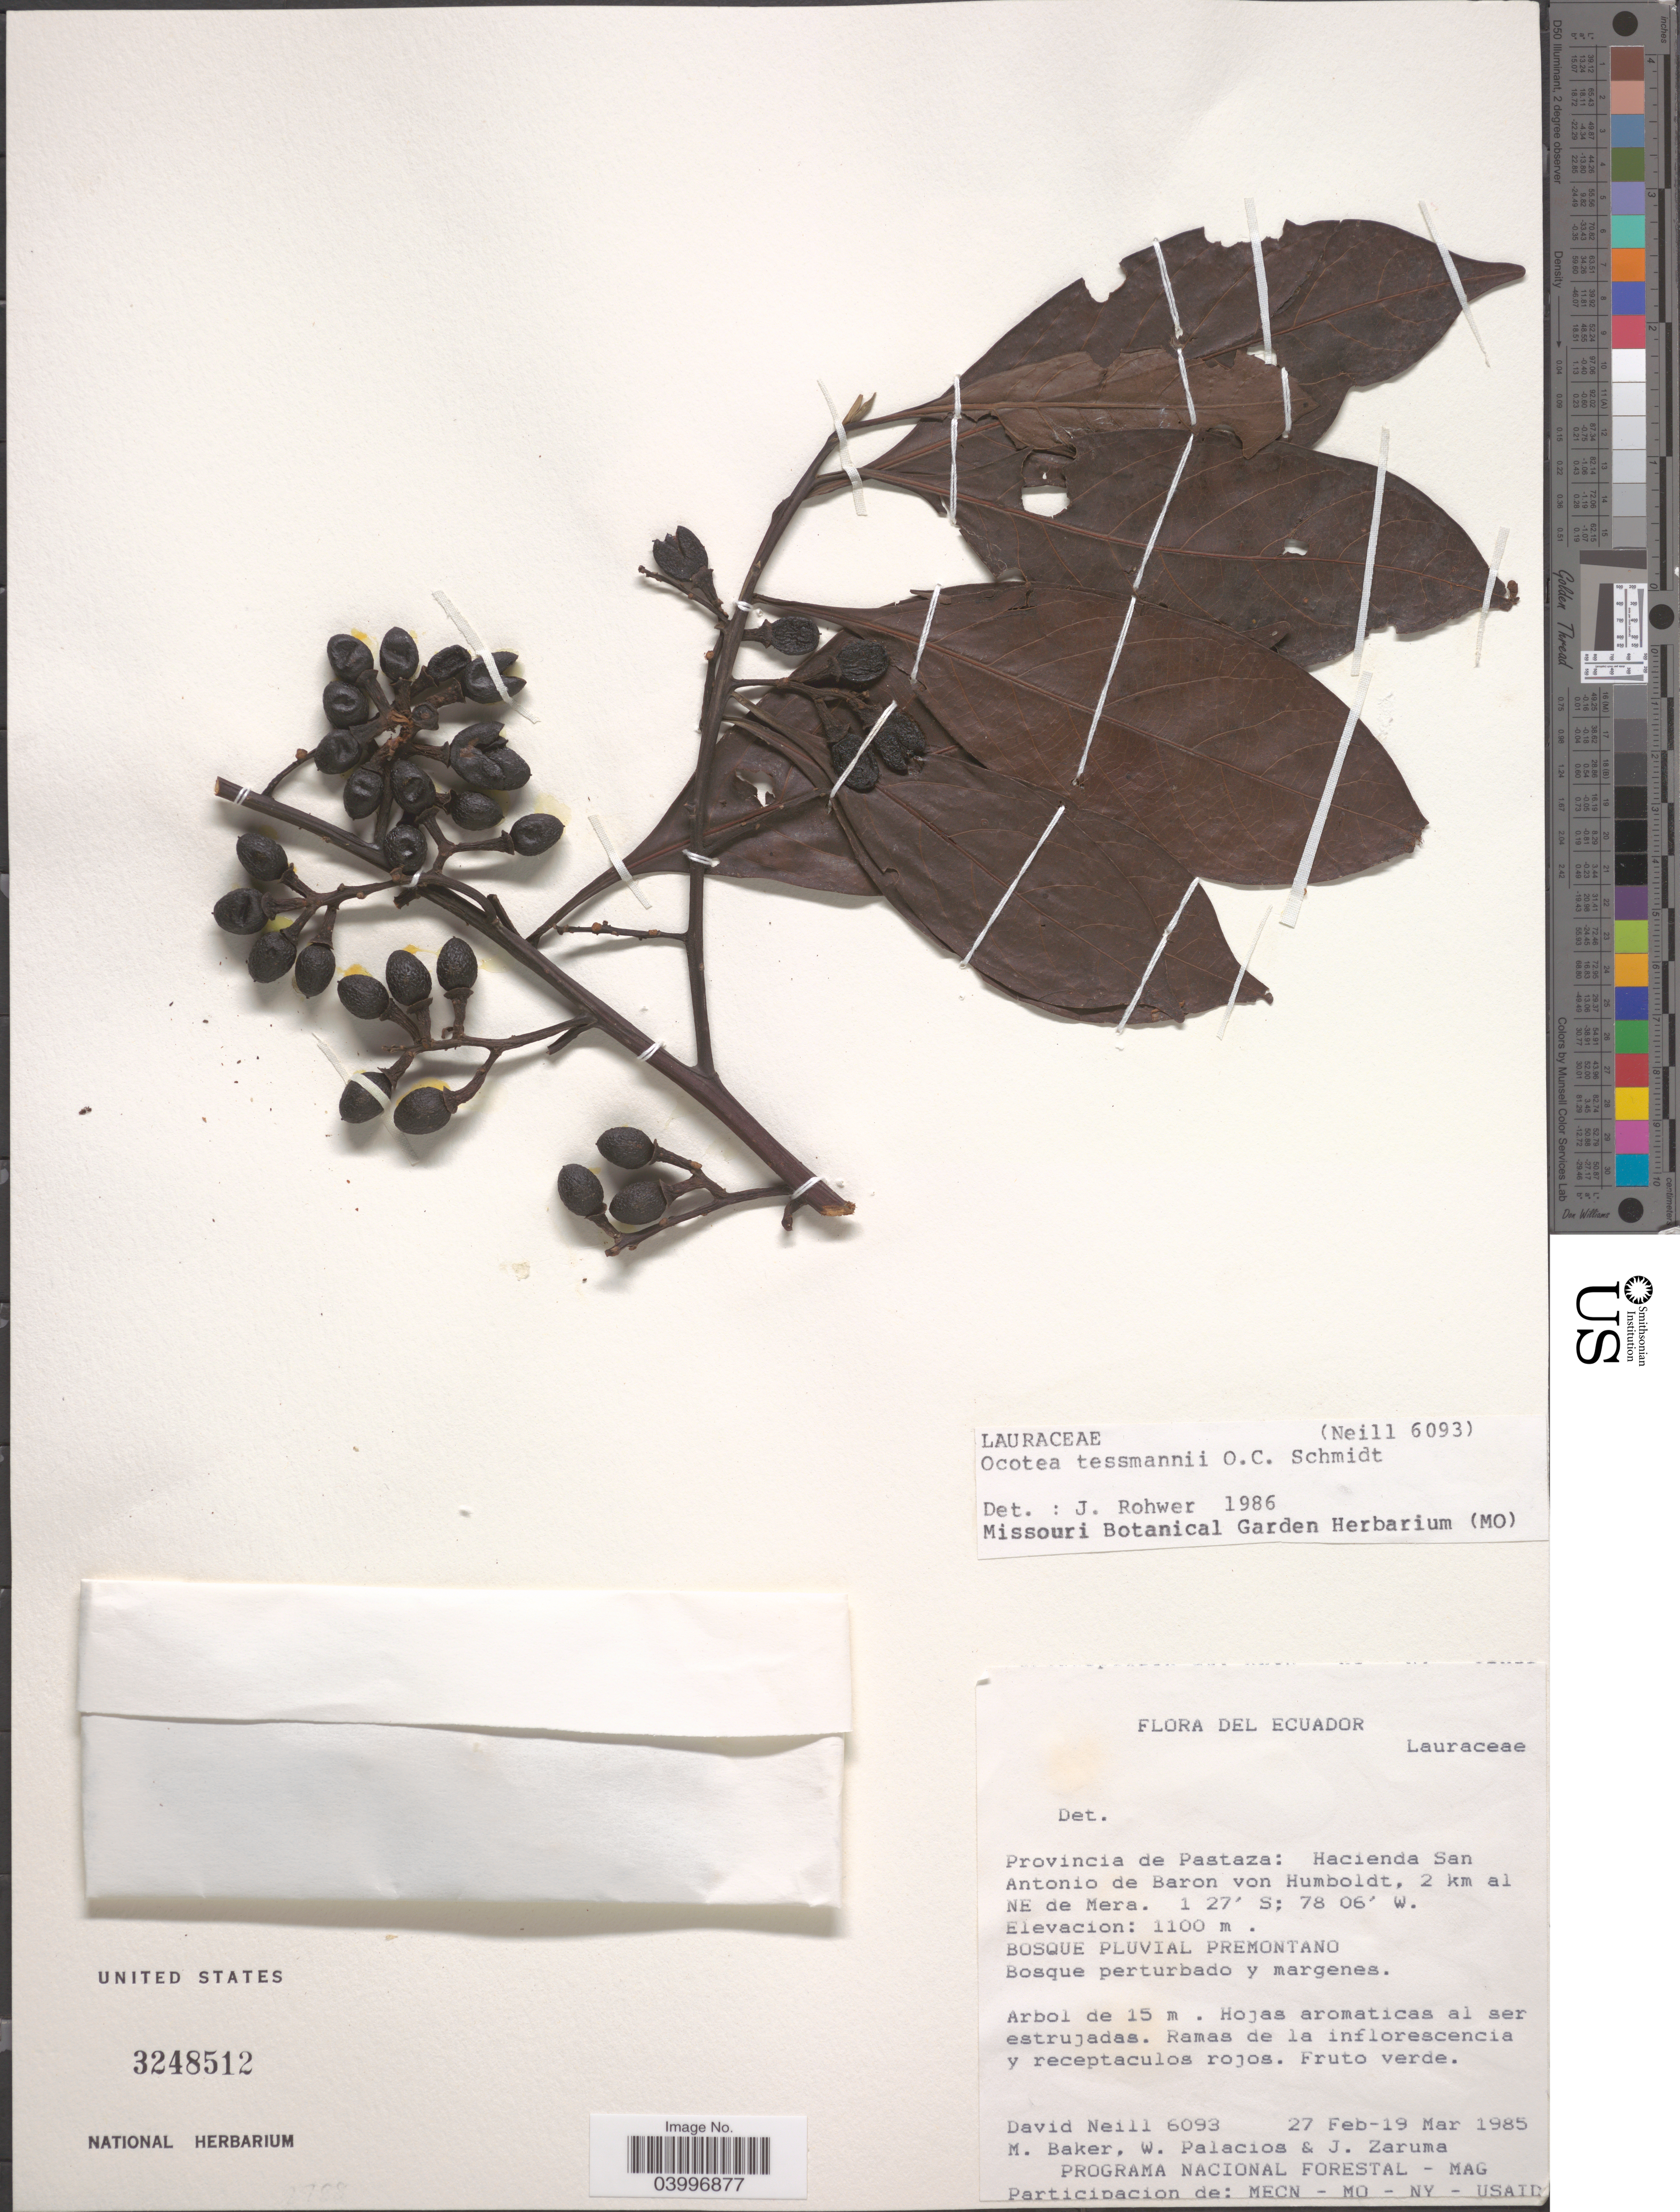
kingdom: Plantae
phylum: Tracheophyta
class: Magnoliopsida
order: Laurales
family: Lauraceae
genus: Ocotea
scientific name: Ocotea tessmannii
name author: O.C. Schmidt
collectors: D. Neill, M. Baker, W. Palacios & J. Zaruma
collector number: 6093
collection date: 1985-02-27/1985-03-19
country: Ecuador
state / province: Pastaza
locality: Provincia de Pastaza: Hacienda San Antonio de Baron von Humboldt, 2 km al NEde MEra.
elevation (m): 1100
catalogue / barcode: US 3248512